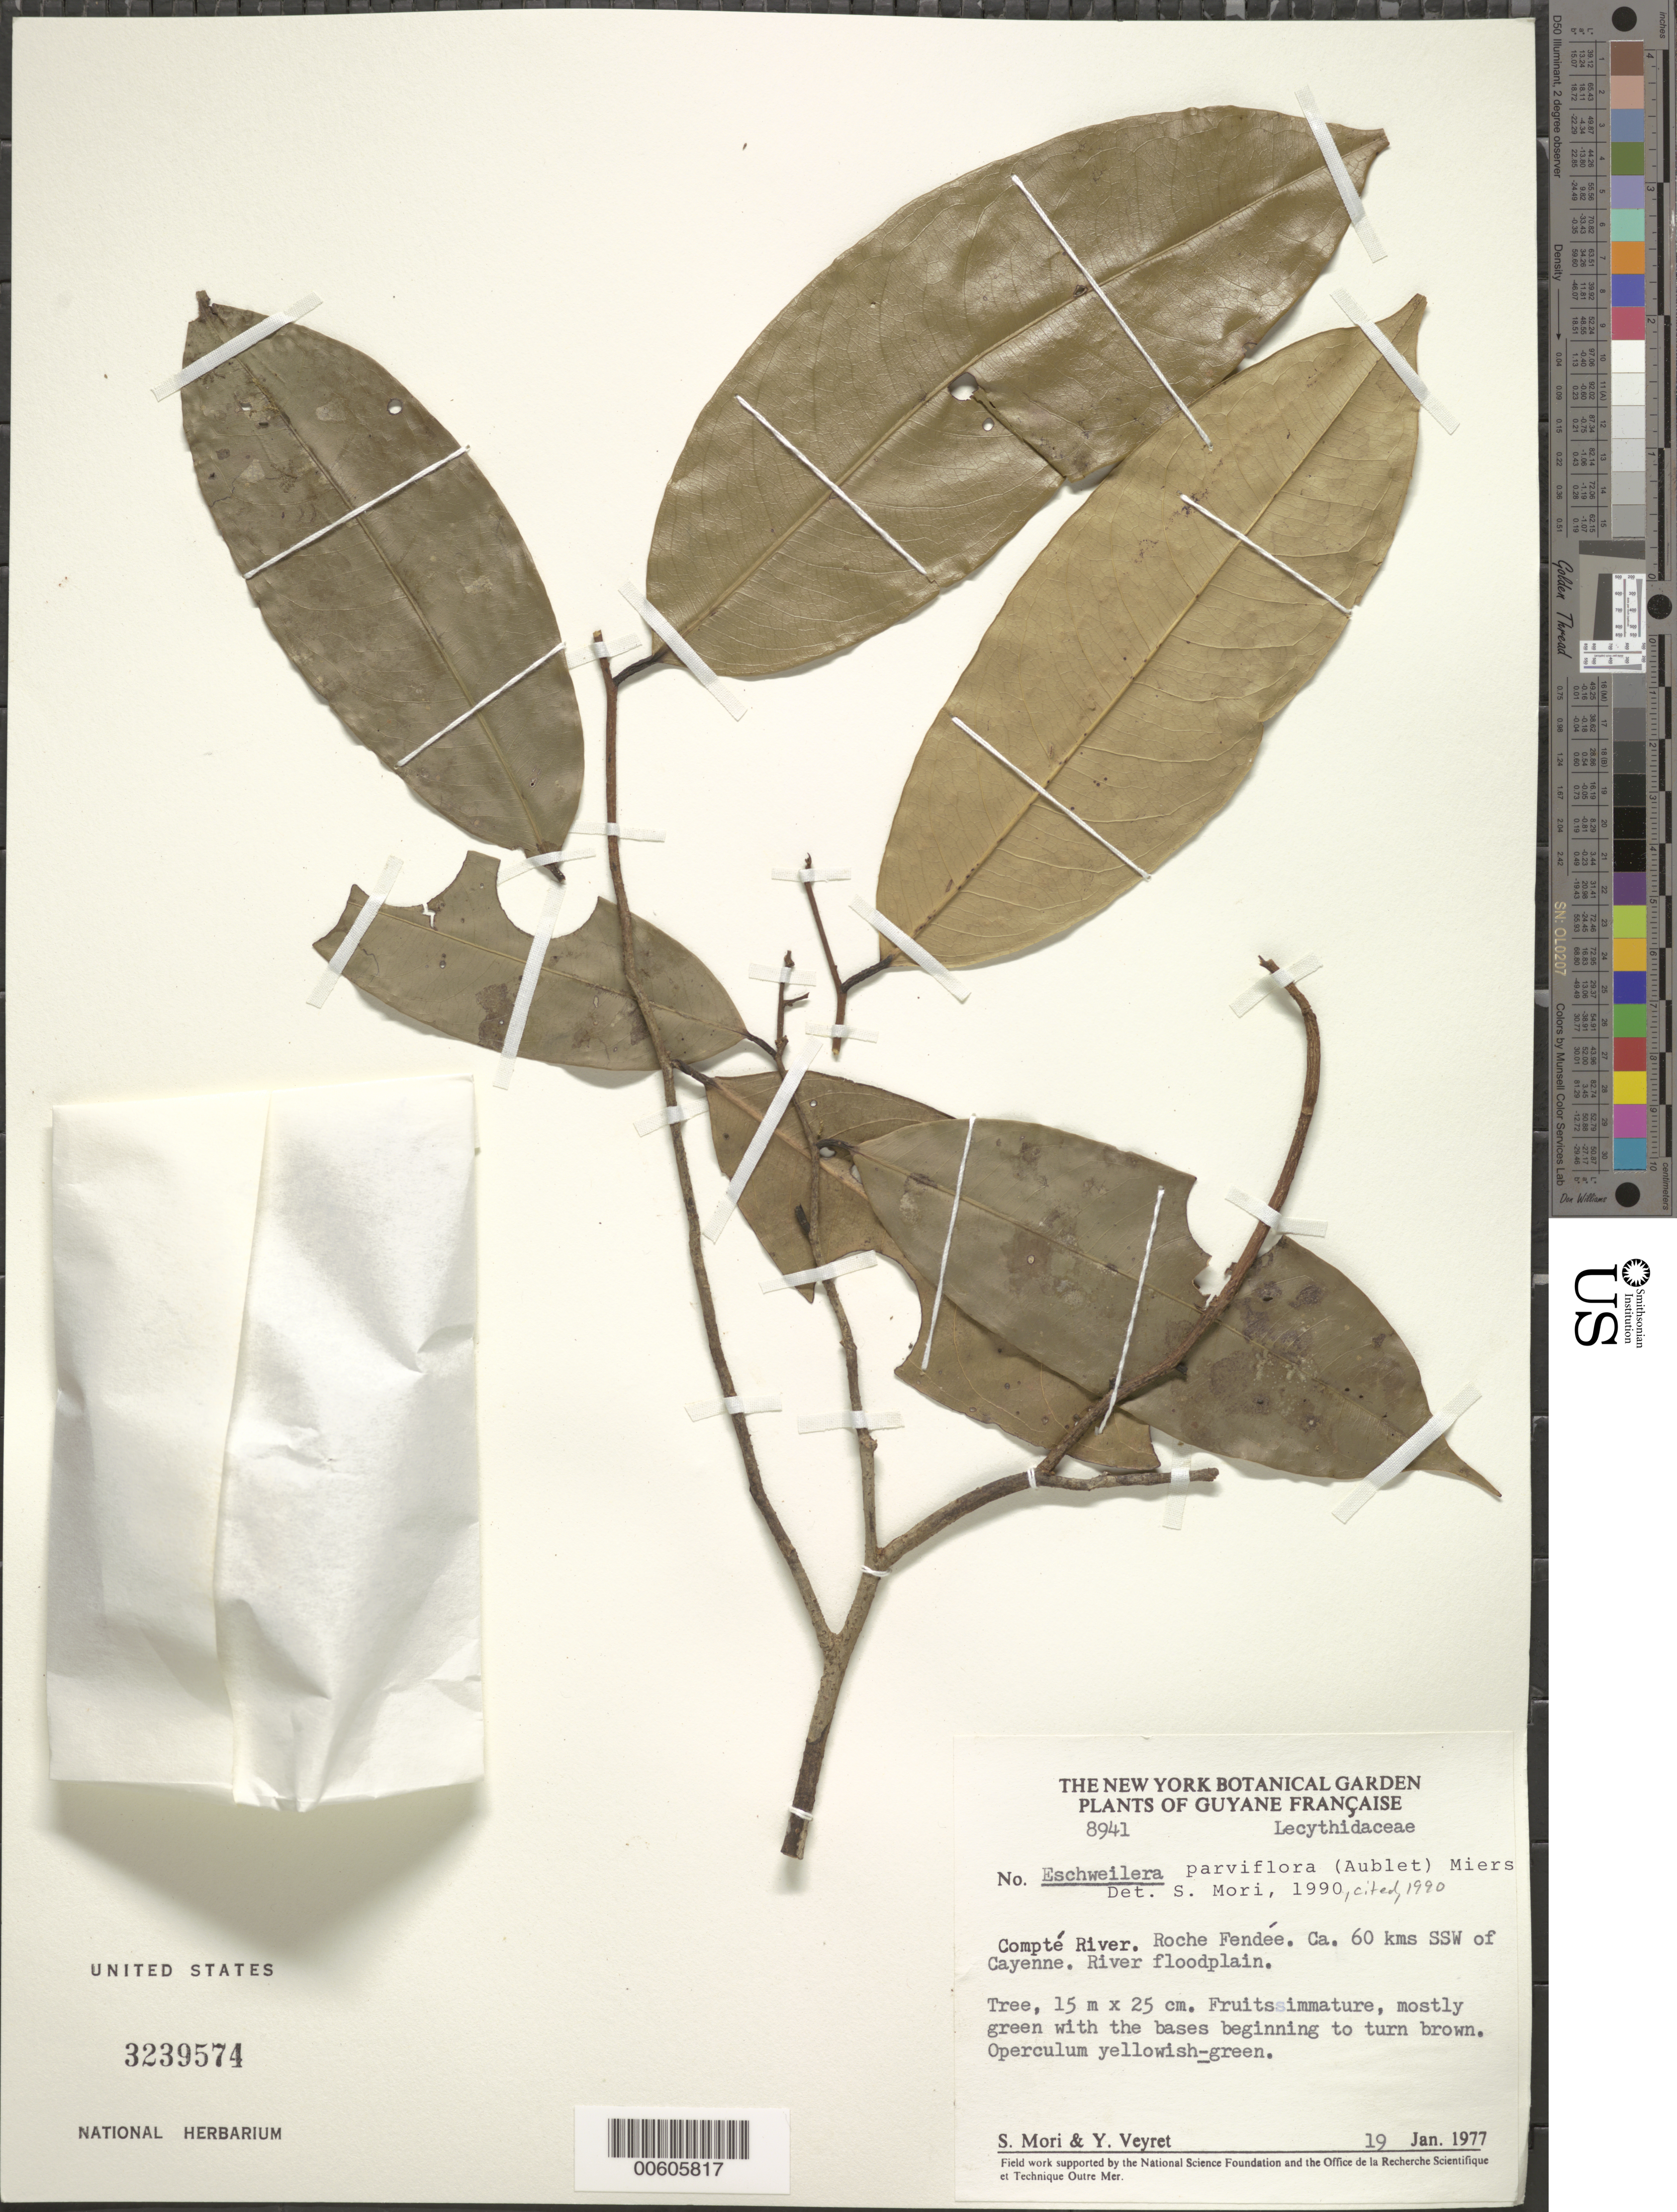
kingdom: Plantae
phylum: Tracheophyta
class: Magnoliopsida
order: Ericales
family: Lecythidaceae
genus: Eschweilera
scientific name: Eschweilera parviflora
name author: (Aubl.) Miers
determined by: Mori, Scott A.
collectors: S. Mori & Y. Veyret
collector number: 8941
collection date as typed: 19-Jan-77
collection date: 1977-01-19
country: French Guiana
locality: Comté River, Roche Fendée, ca. 60 km SSW Cayenne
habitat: River floodplain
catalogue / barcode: US 3239574